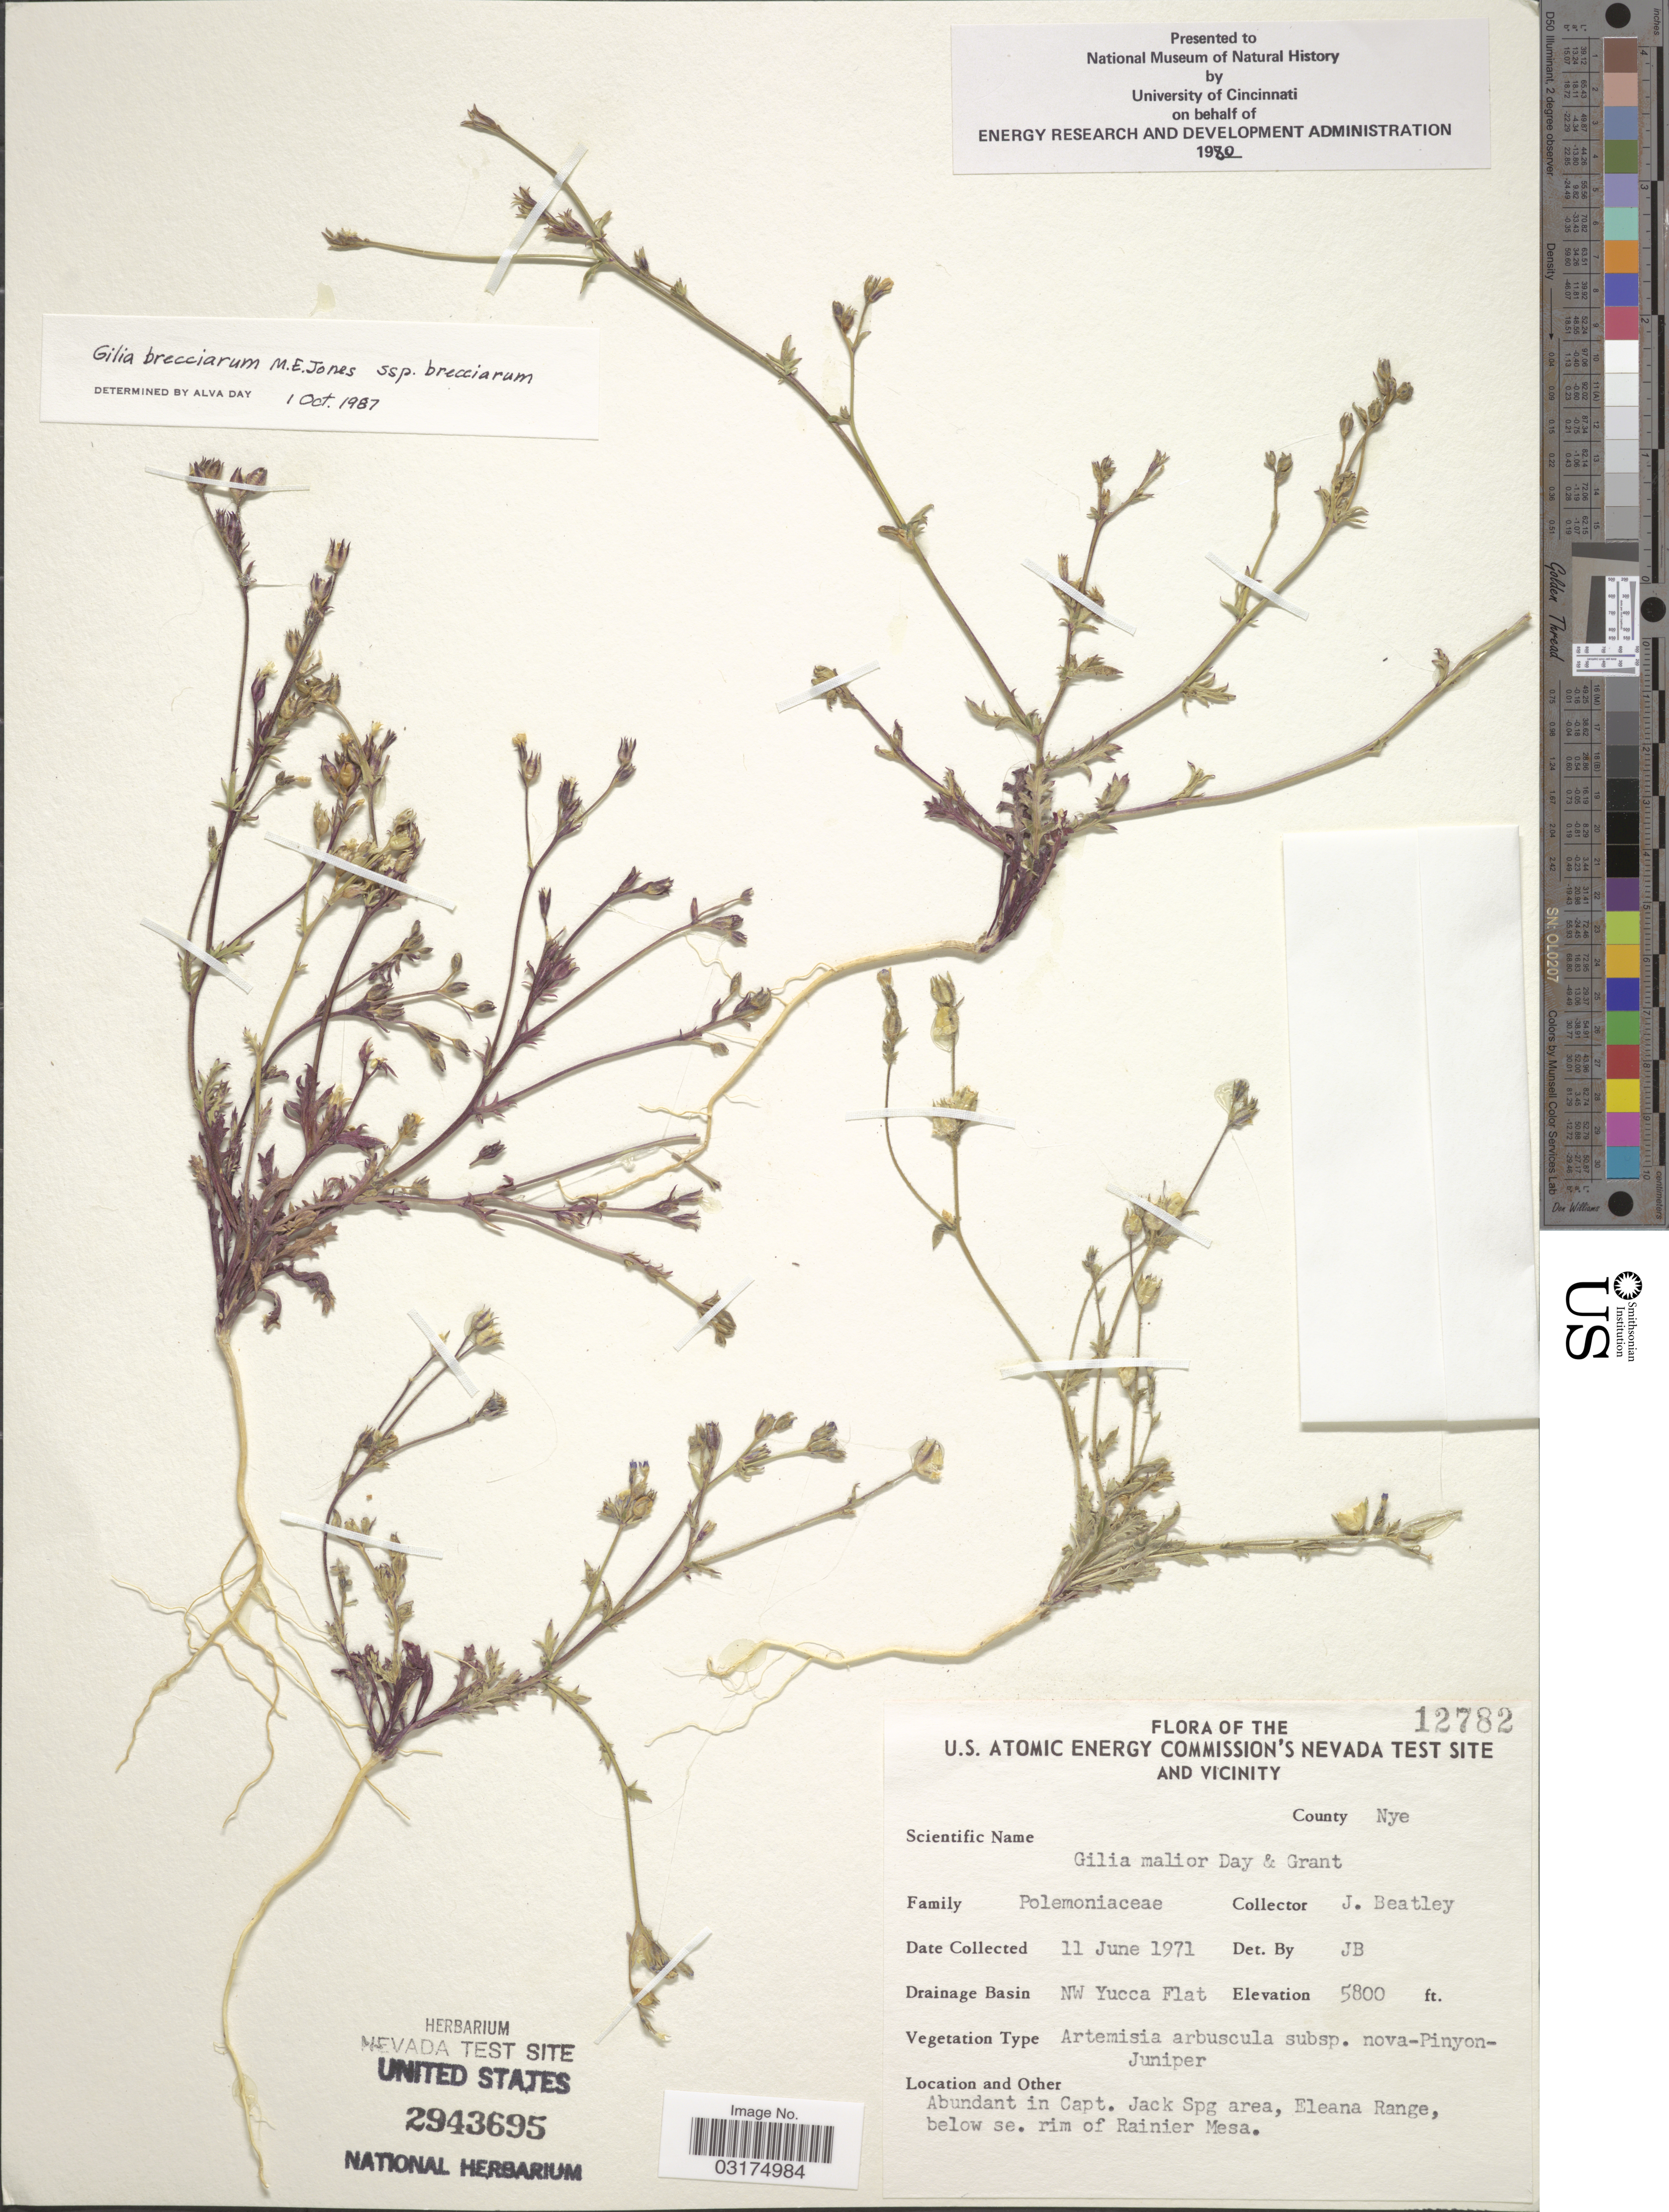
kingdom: Plantae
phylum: Tracheophyta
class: Magnoliopsida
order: Ericales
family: Polemoniaceae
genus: Gilia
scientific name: Gilia brecciarum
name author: M.E. Jones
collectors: J. C. Beatley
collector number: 12782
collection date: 1971-06-11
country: United States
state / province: Nevada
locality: The U. S. Atomic Energy Commission's Nevada Test Site and Vicinity. County Nye. Drainage Basin NW Yucca Flat. Abundant in Capt. Jack Spg area, Eleana Range, below se. rim of Rainier Mesa.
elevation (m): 1768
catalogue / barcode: US 2943695